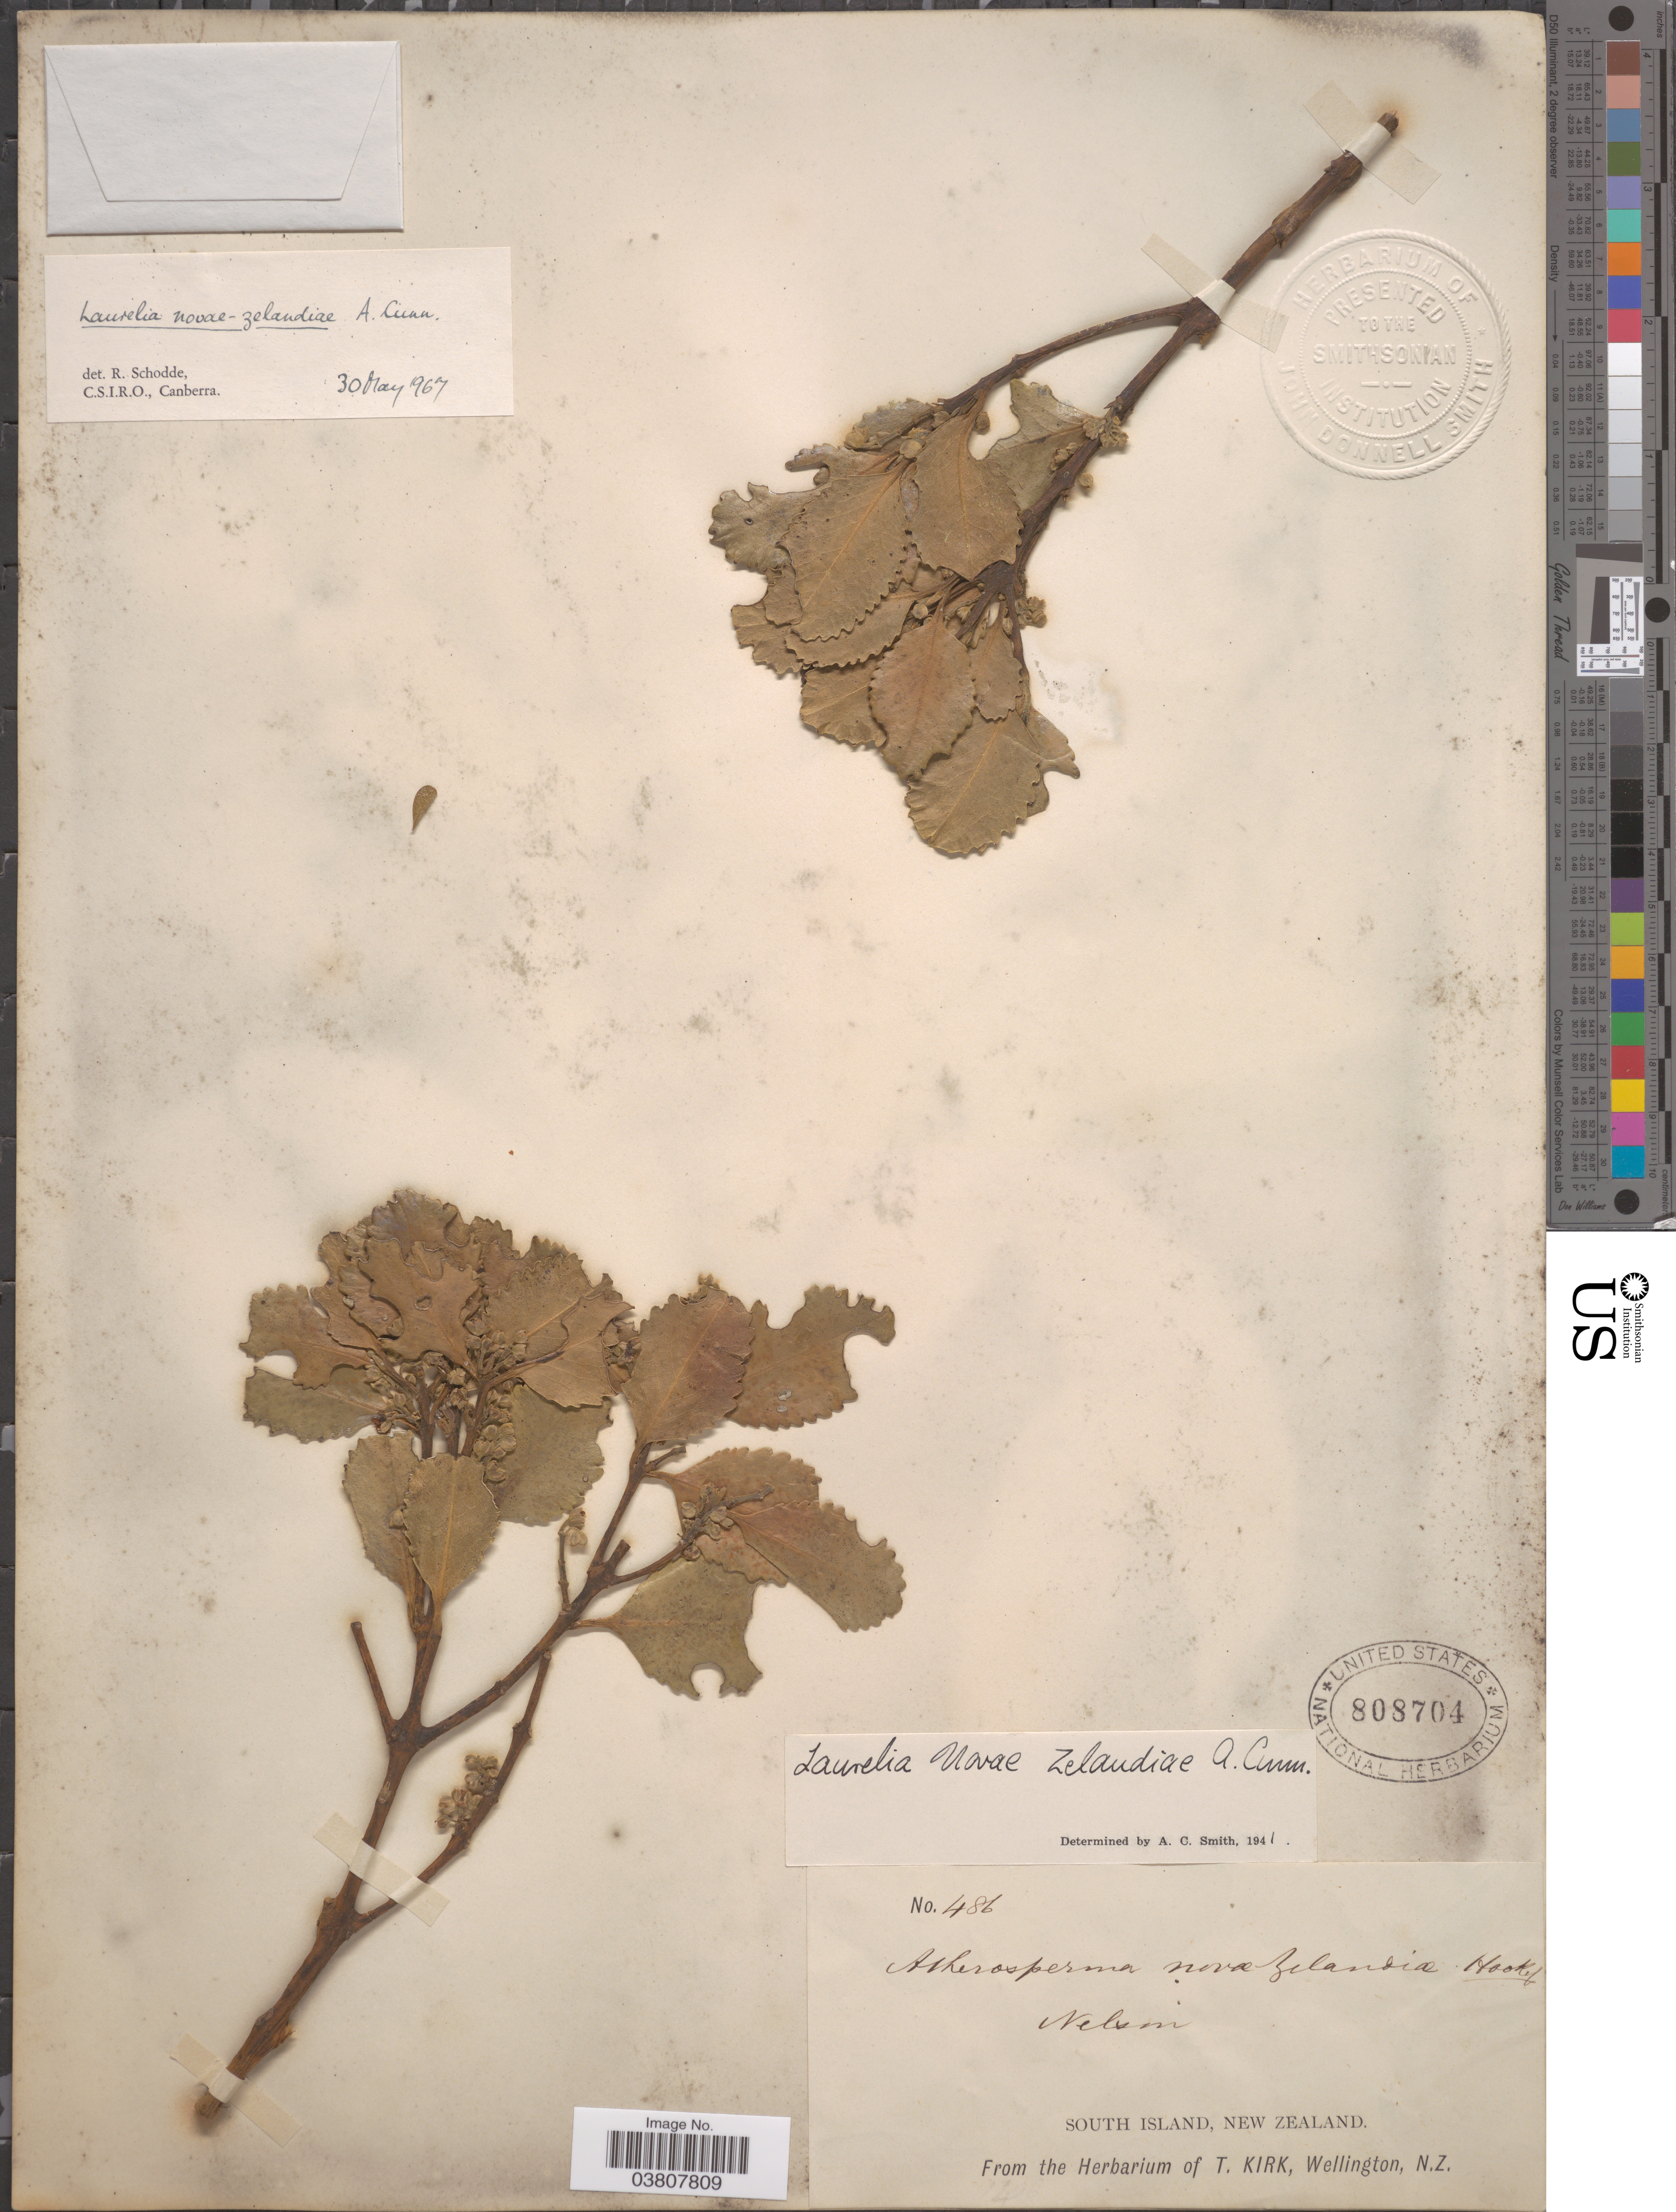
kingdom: Plantae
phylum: Tracheophyta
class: Magnoliopsida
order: Laurales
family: Atherospermataceae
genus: Laurelia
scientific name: Laurelia novae-zealandiae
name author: A. Cunn.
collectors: ex herb. T. Kirk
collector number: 486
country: New Zealand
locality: South Island.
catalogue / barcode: US 808704